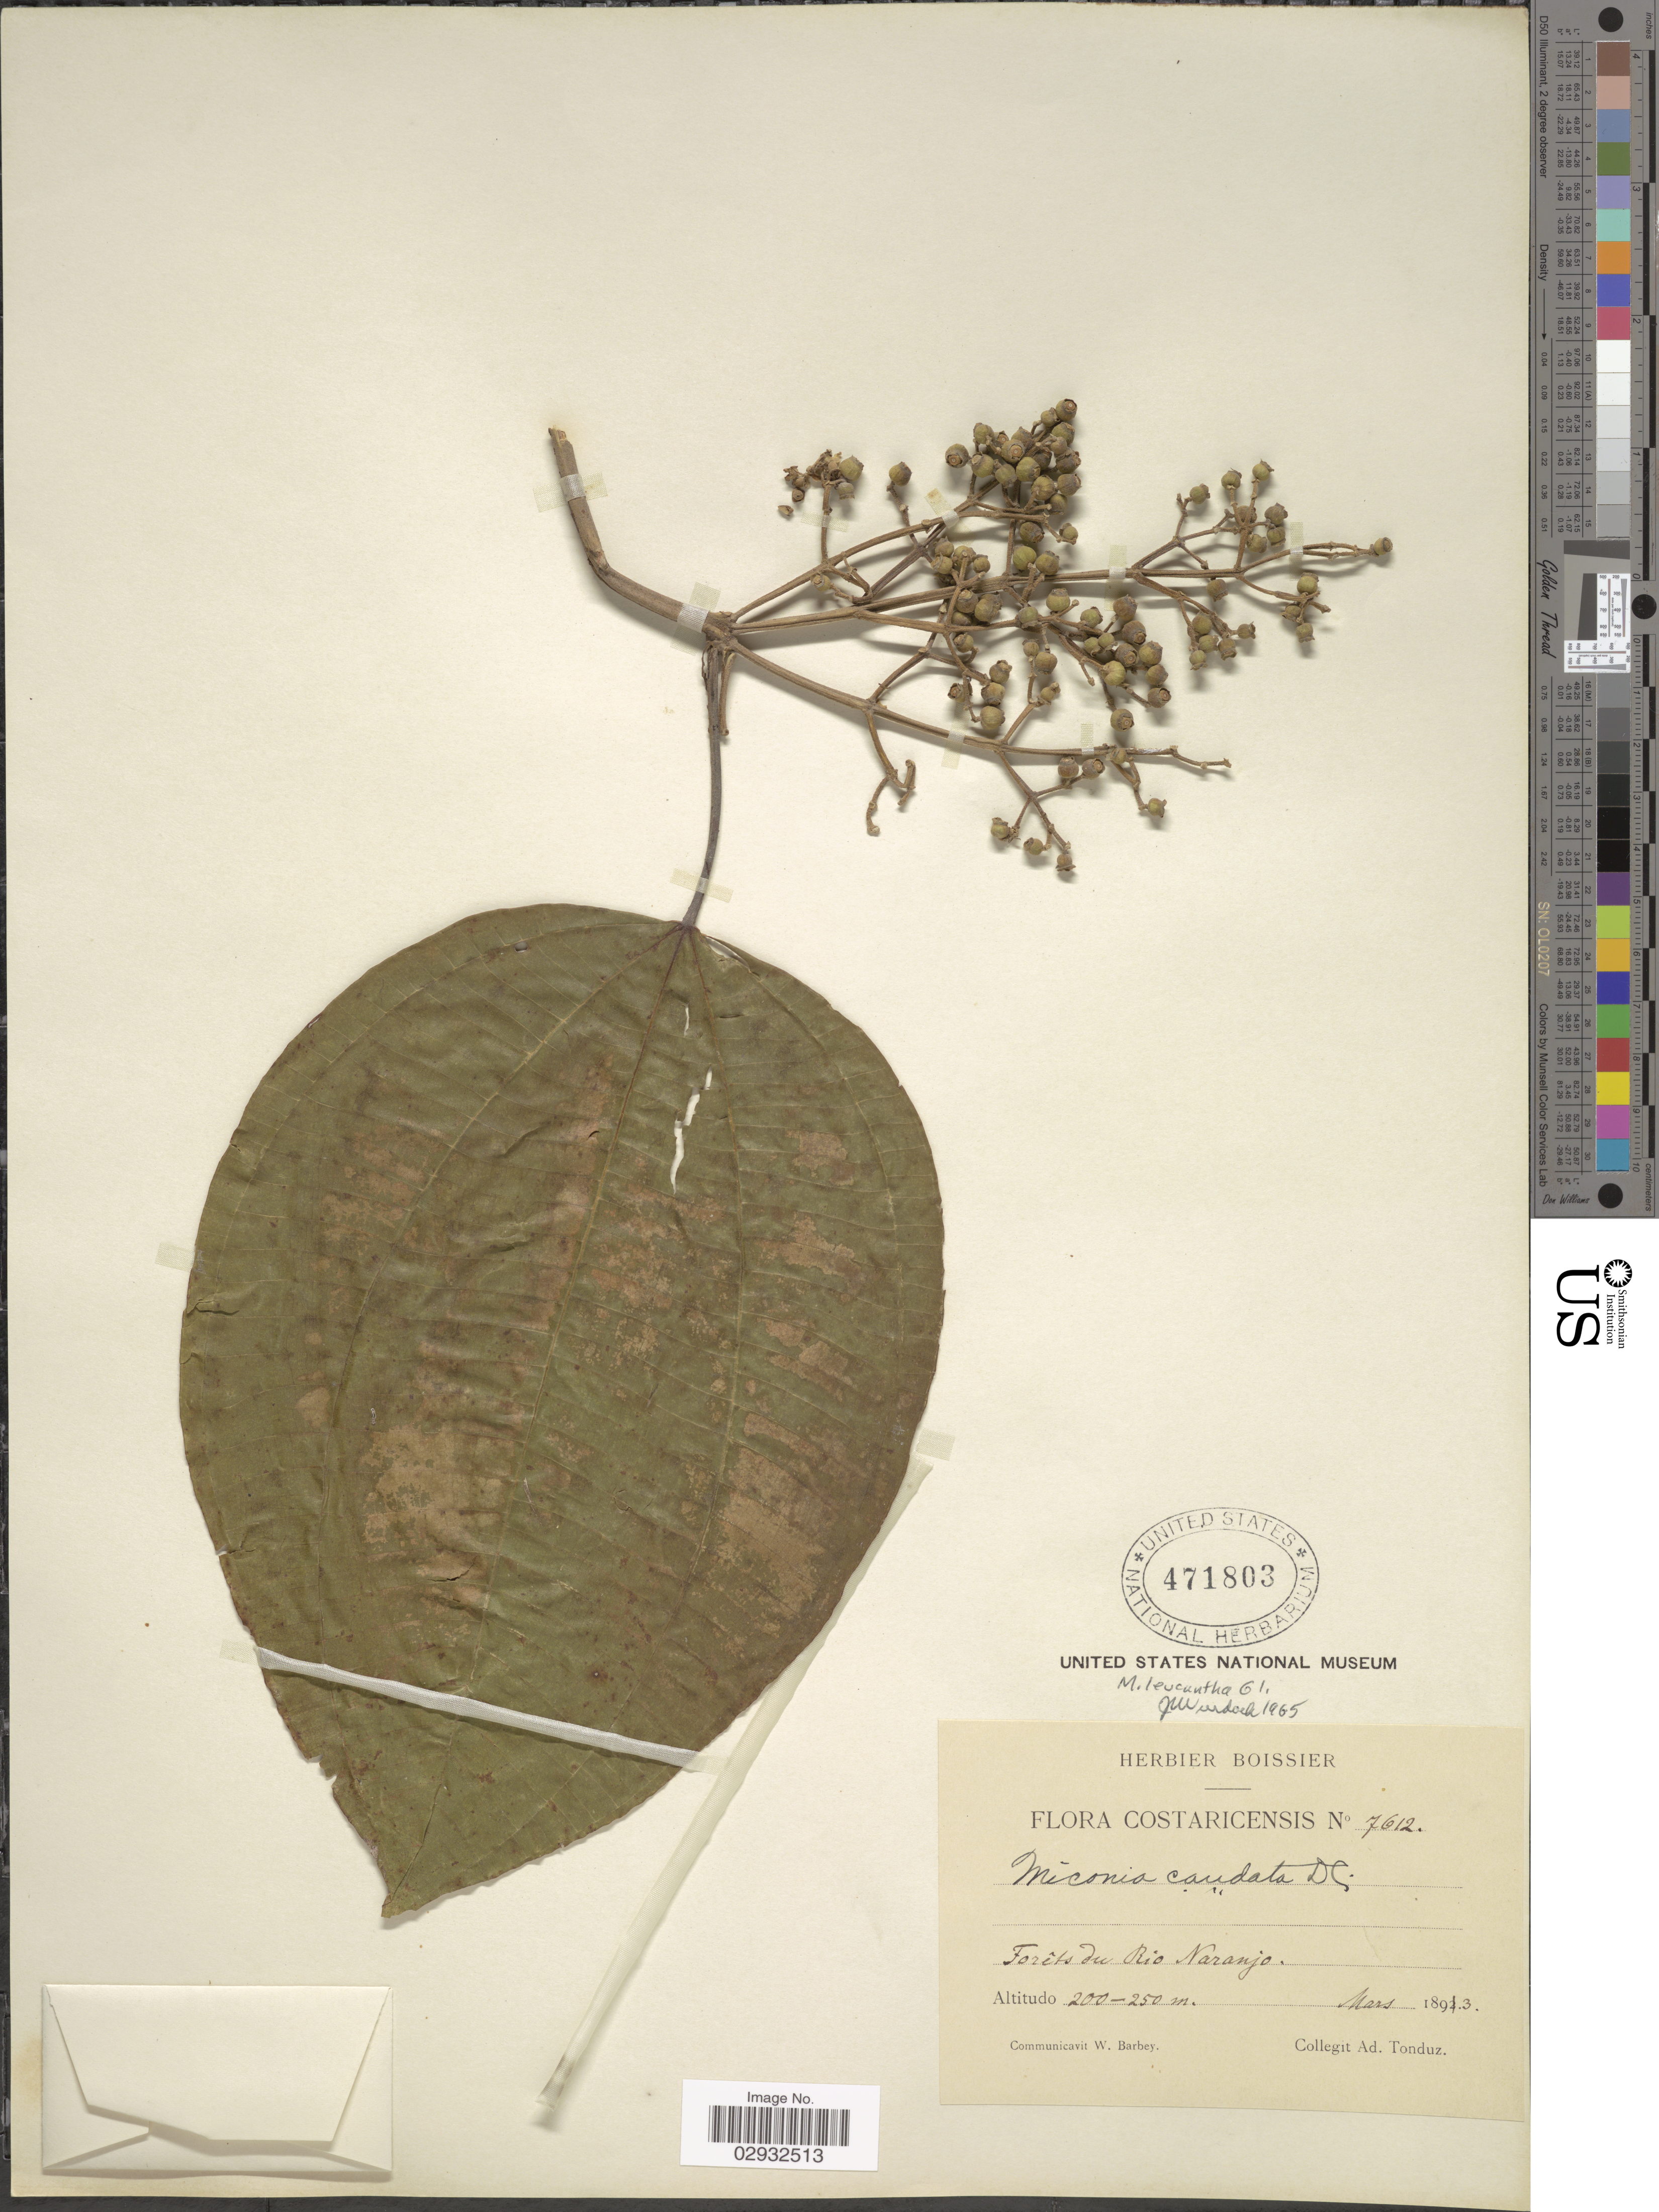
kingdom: Plantae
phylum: Tracheophyta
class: Magnoliopsida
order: Myrtales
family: Melastomataceae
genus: Miconia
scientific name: Miconia donaeana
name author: Naudin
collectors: A. Tonduz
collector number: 7612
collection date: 1893-03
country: Costa Rica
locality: Forêts du Rio Naranjo.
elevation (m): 200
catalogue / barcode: US 471803